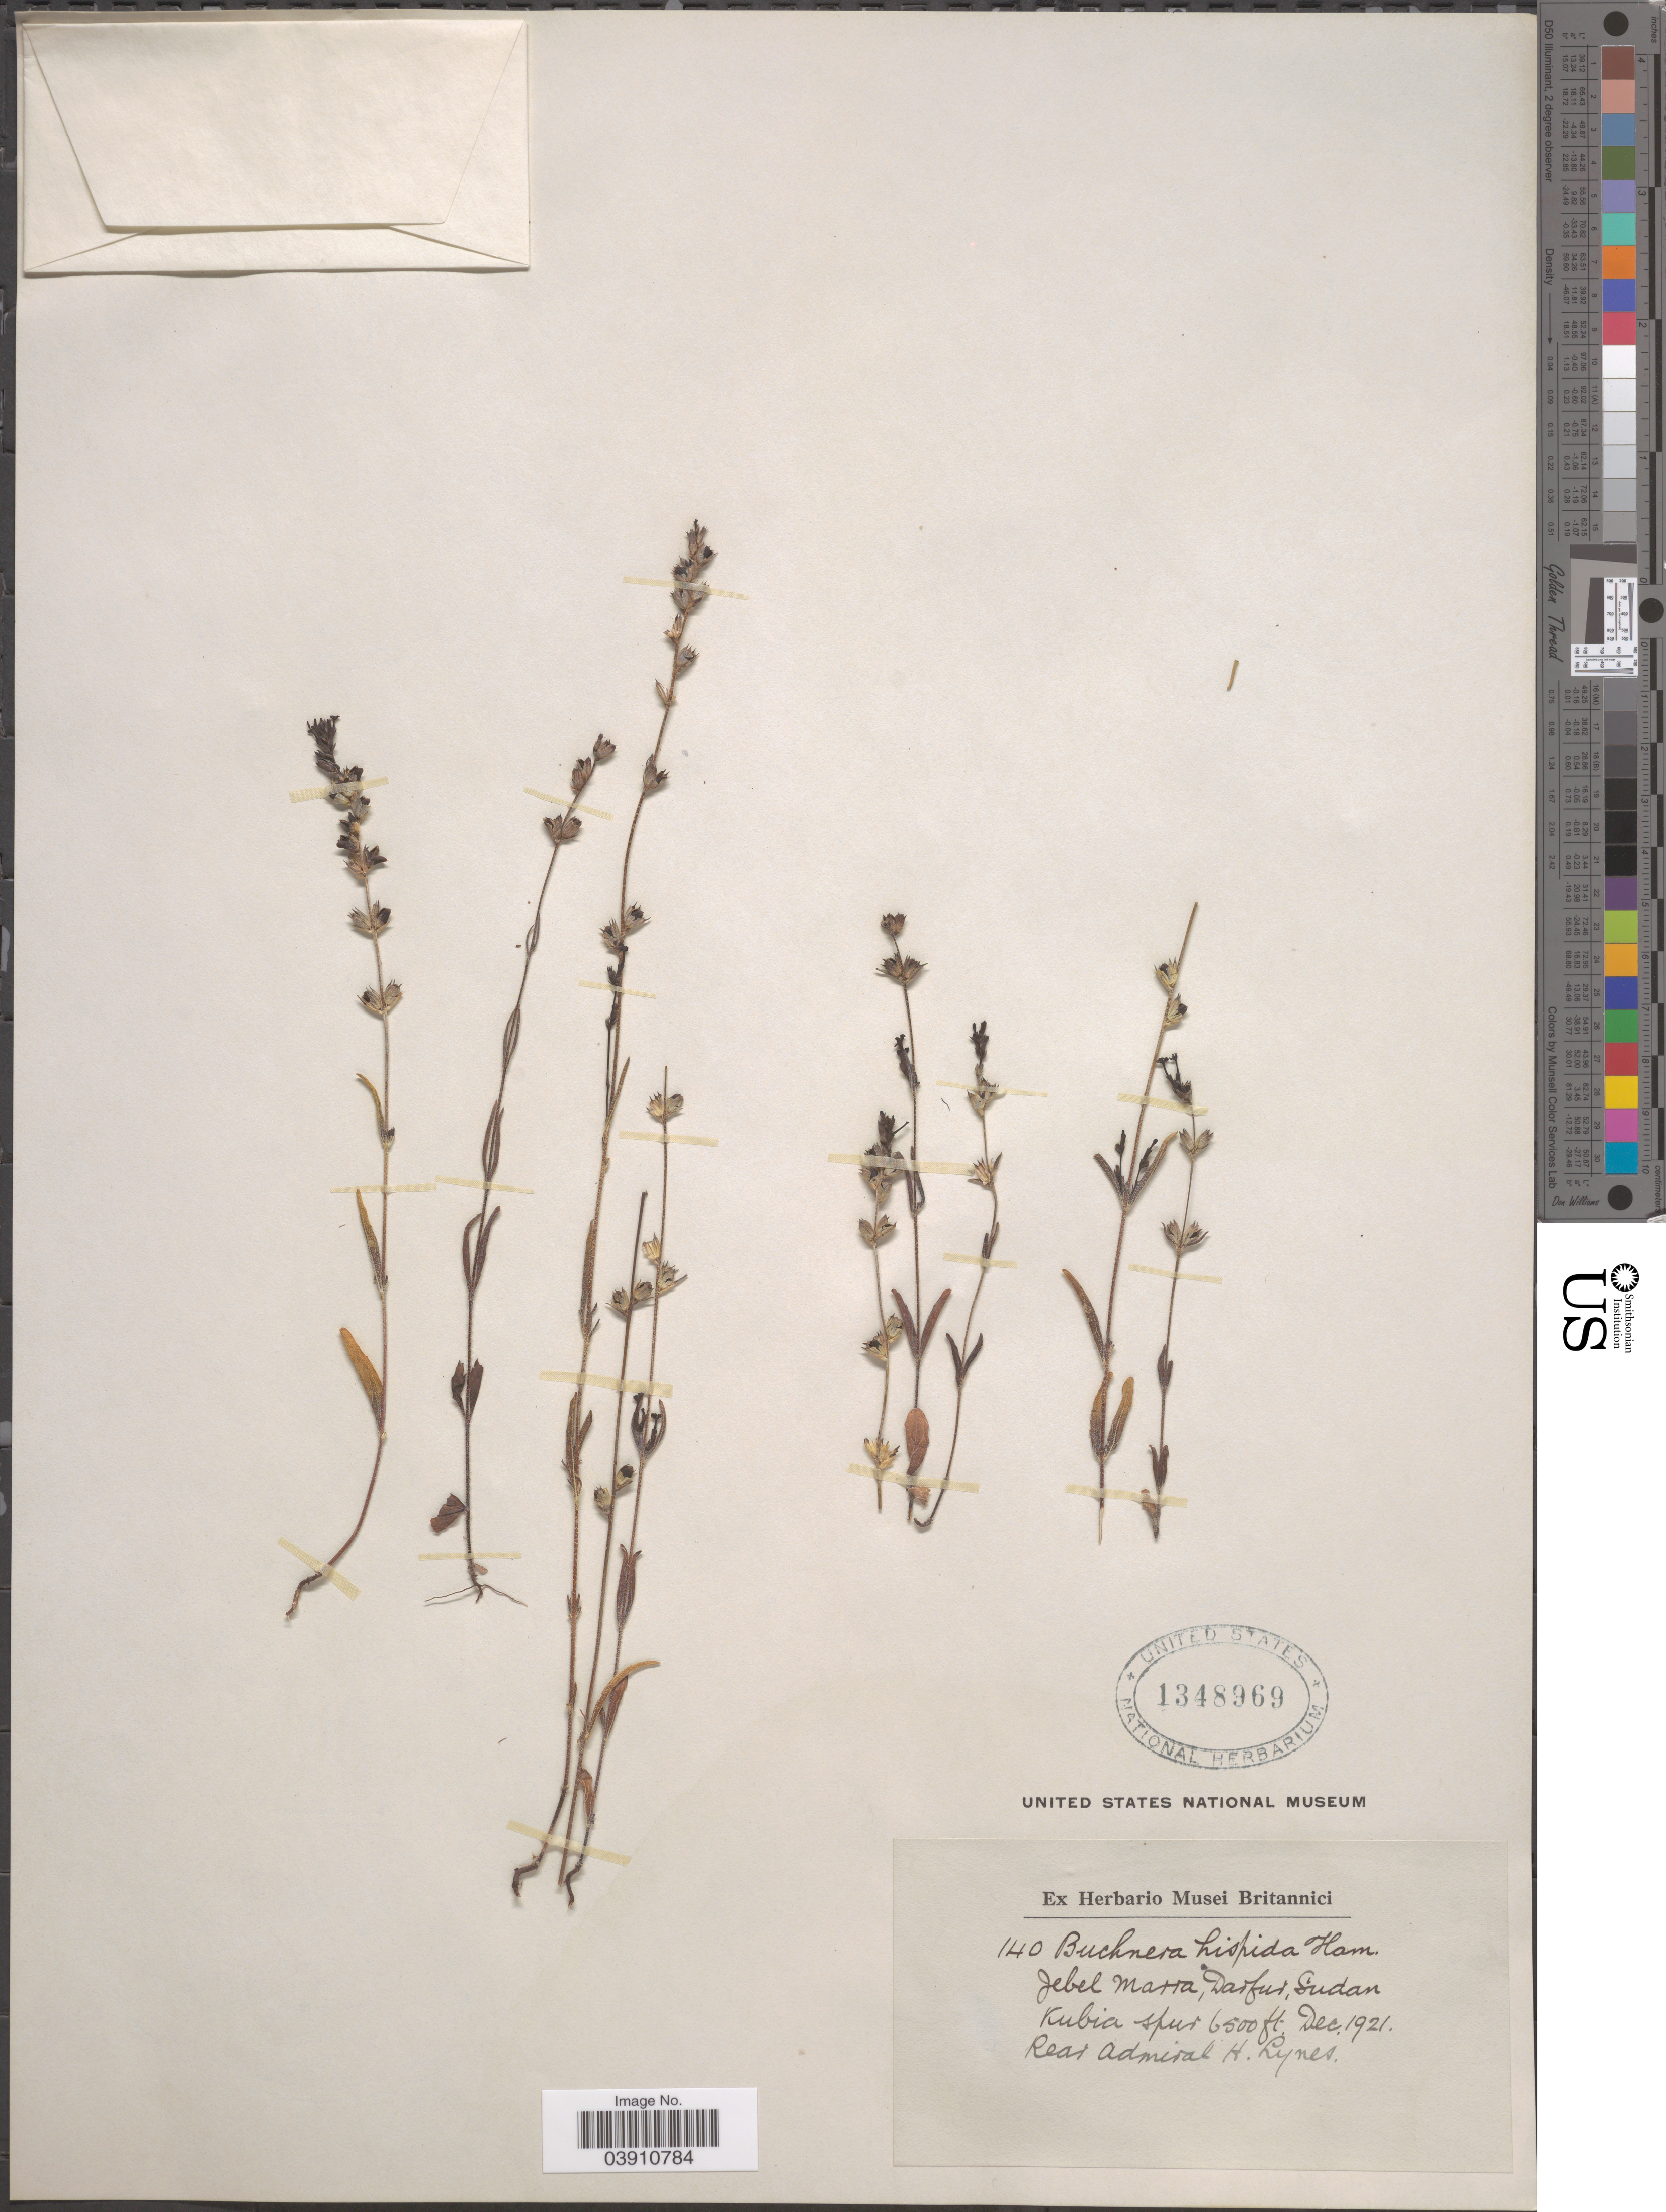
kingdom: Plantae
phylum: Tracheophyta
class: Magnoliopsida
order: Lamiales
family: Orobanchaceae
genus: Buchnera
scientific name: Buchnera hispida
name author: Buch.-Ham. ex D. Don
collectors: H. Lynes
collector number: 140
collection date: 1921-12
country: Sudan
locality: Jebel Marra, Darfur, Kubia spur.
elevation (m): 1981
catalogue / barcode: US 1348969